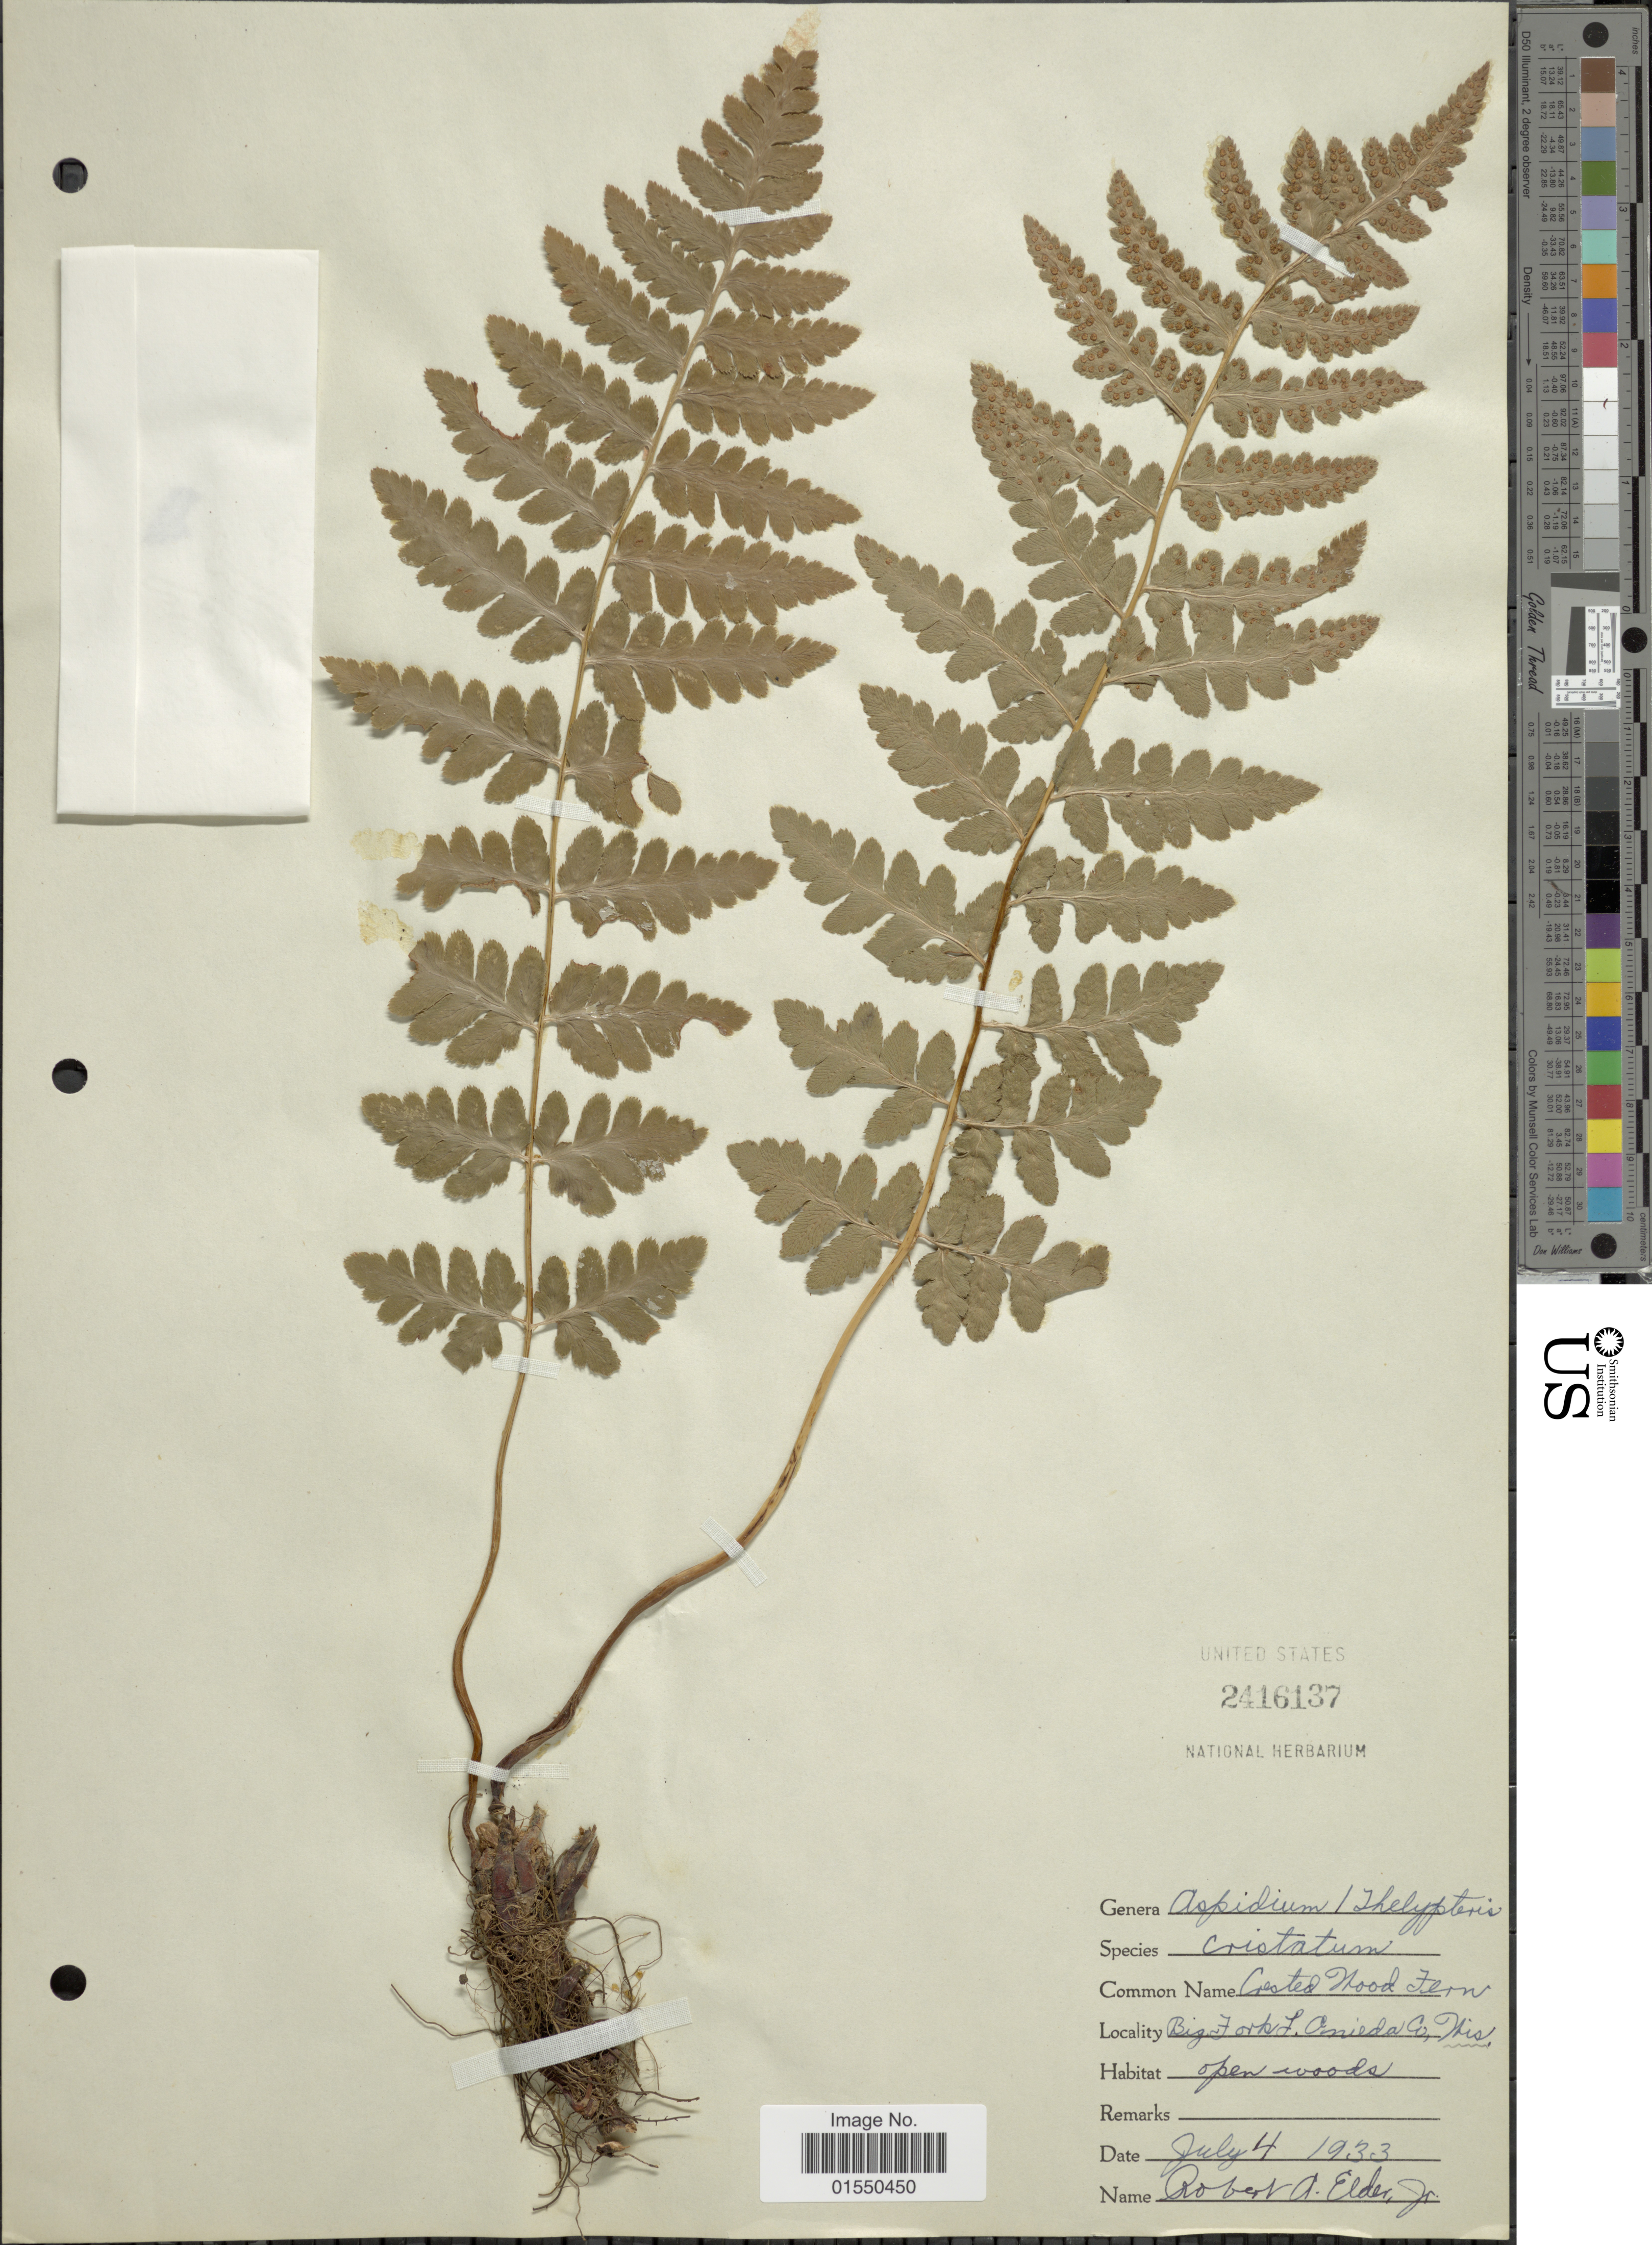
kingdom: Plantae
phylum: Tracheophyta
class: Polypodiopsida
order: Polypodiales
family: Dryopteridaceae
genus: Dryopteris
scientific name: Dryopteris cristata var. spinulosa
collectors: R. E. Elder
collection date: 1933-07-04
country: United States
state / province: Mississippi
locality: Big Fork L. Onieda E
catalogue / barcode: US 2416137